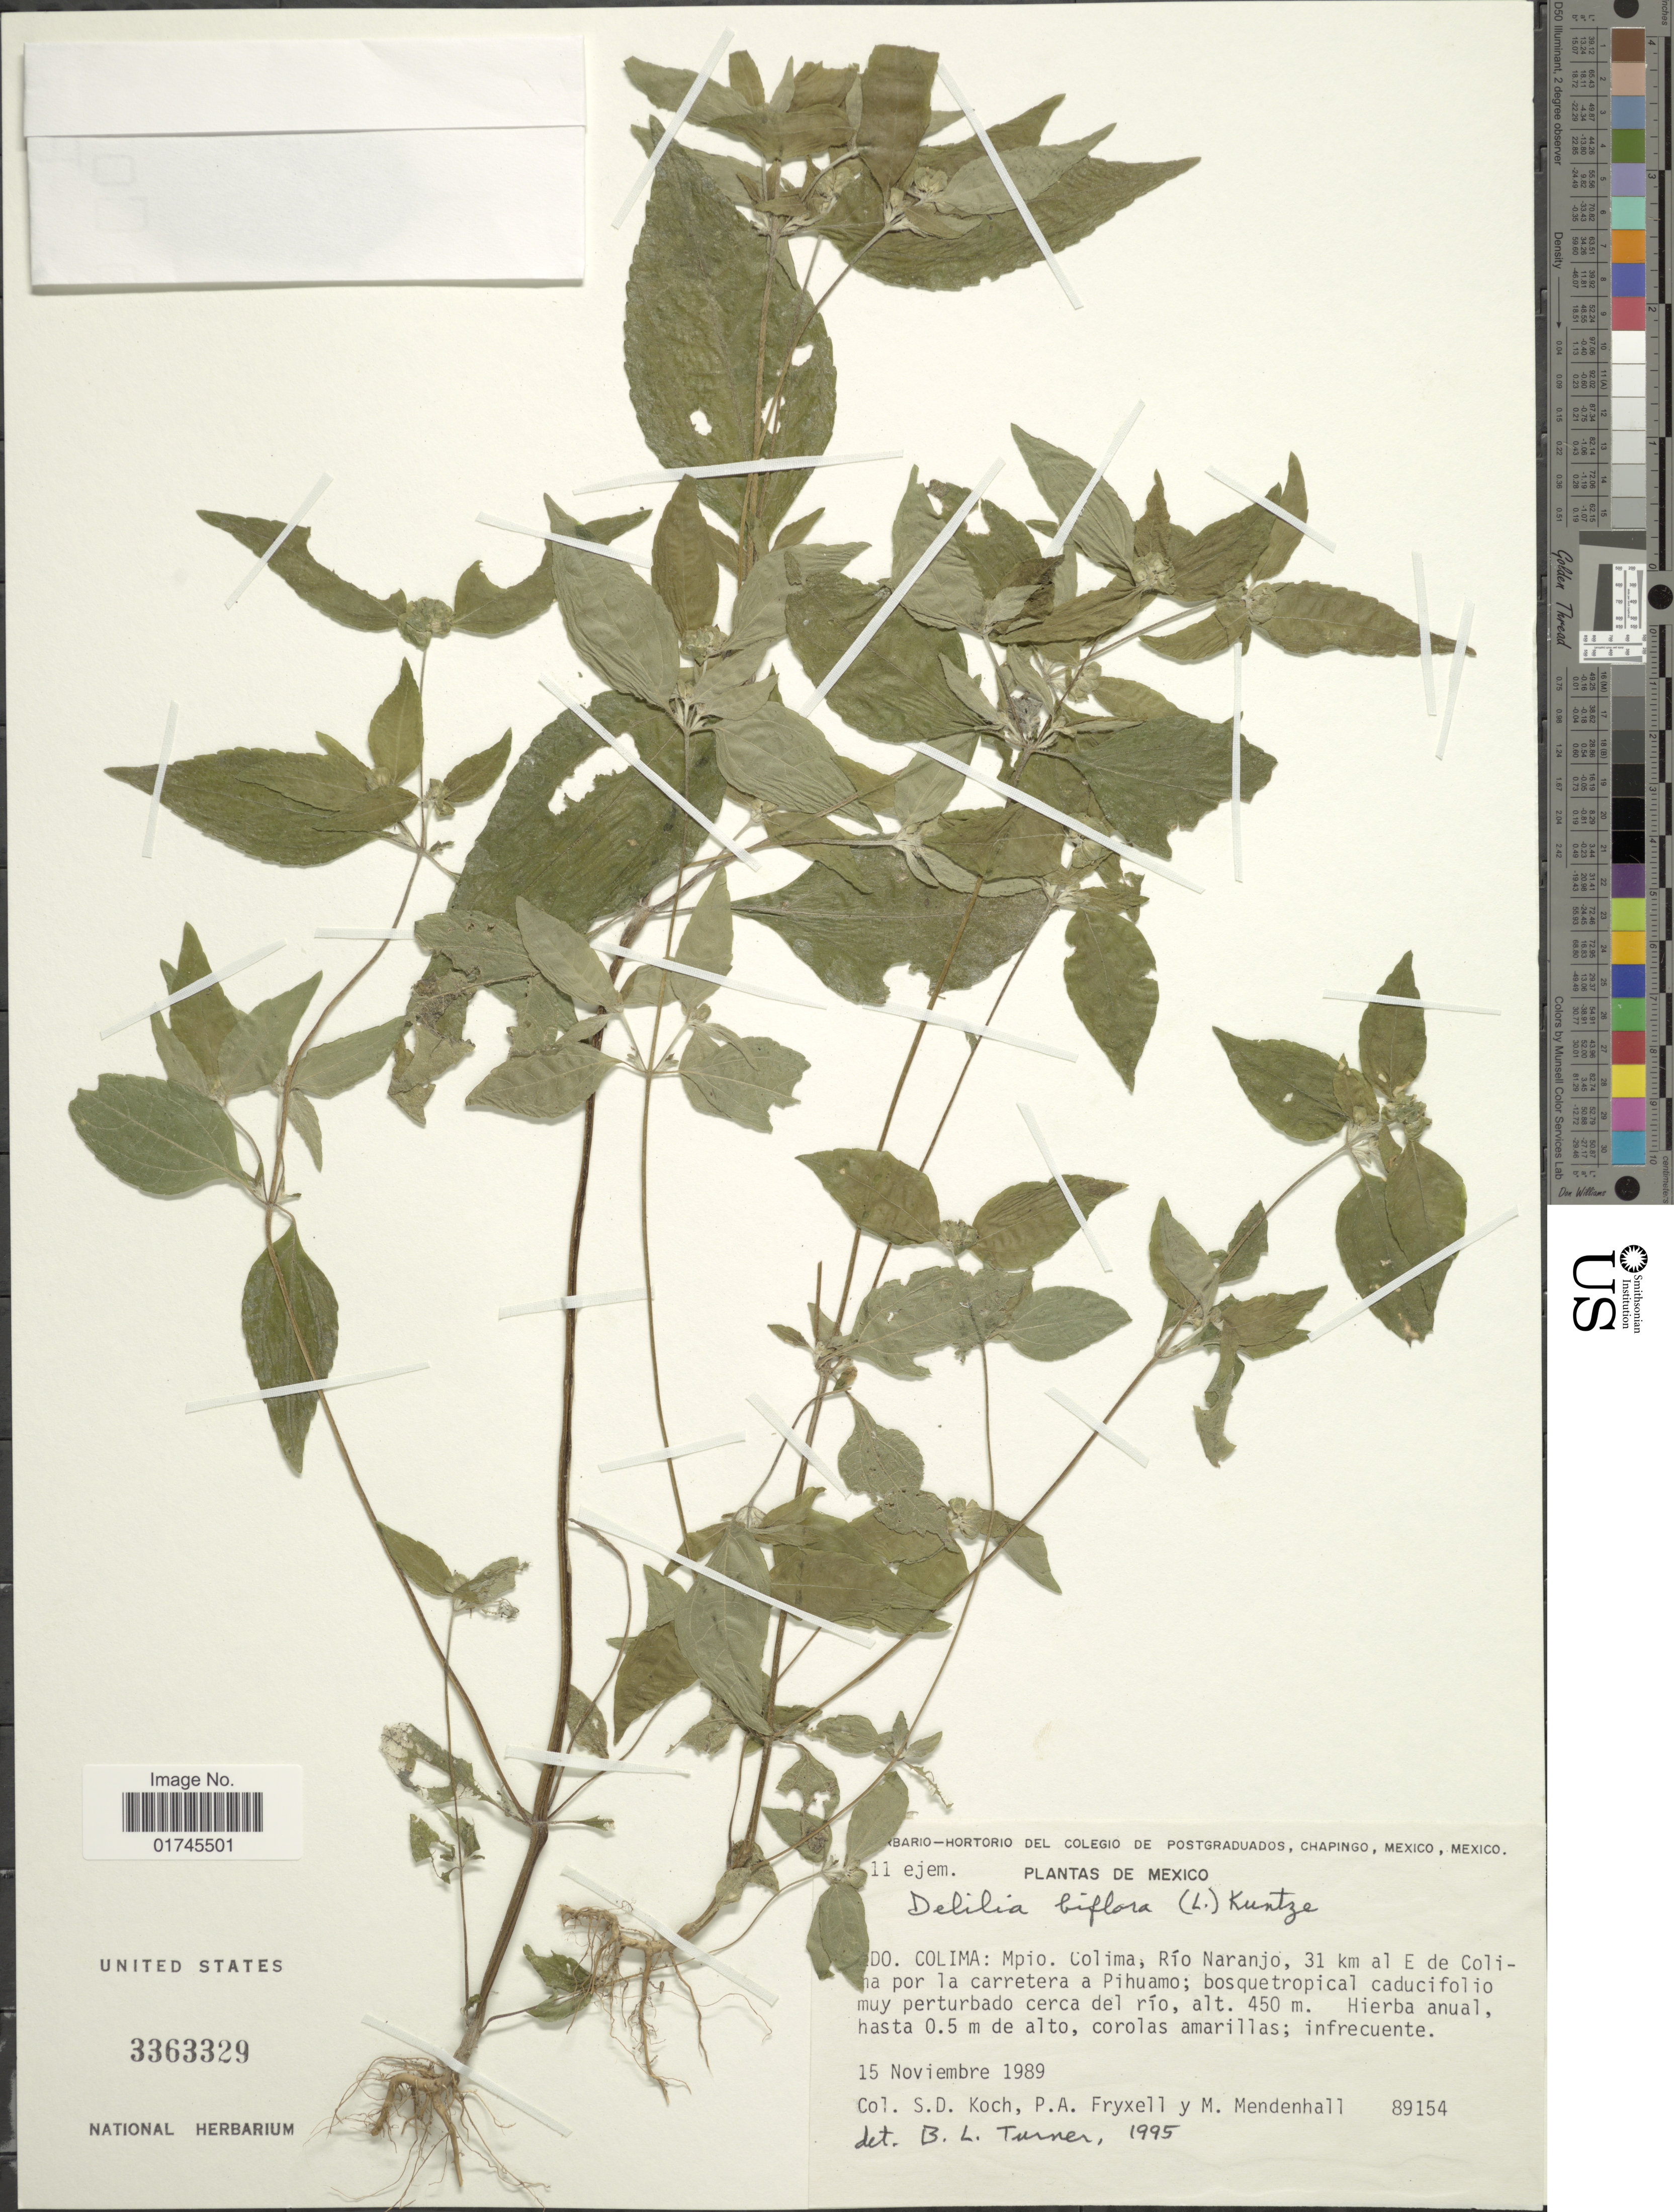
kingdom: Plantae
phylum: Tracheophyta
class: Magnoliopsida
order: Asterales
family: Asteraceae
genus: Delilia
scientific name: Delilia biflora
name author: (L.) Kuntze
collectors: S. D. Koch, P. A. Fryxell & M. Mendenhall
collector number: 89154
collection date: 1989-11-15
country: Mexico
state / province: Colima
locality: Colima: Mpio Colima, Río Naranjo, 31 km al E de Colina por la carretera a Pihuamo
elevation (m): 450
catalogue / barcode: US 3363329